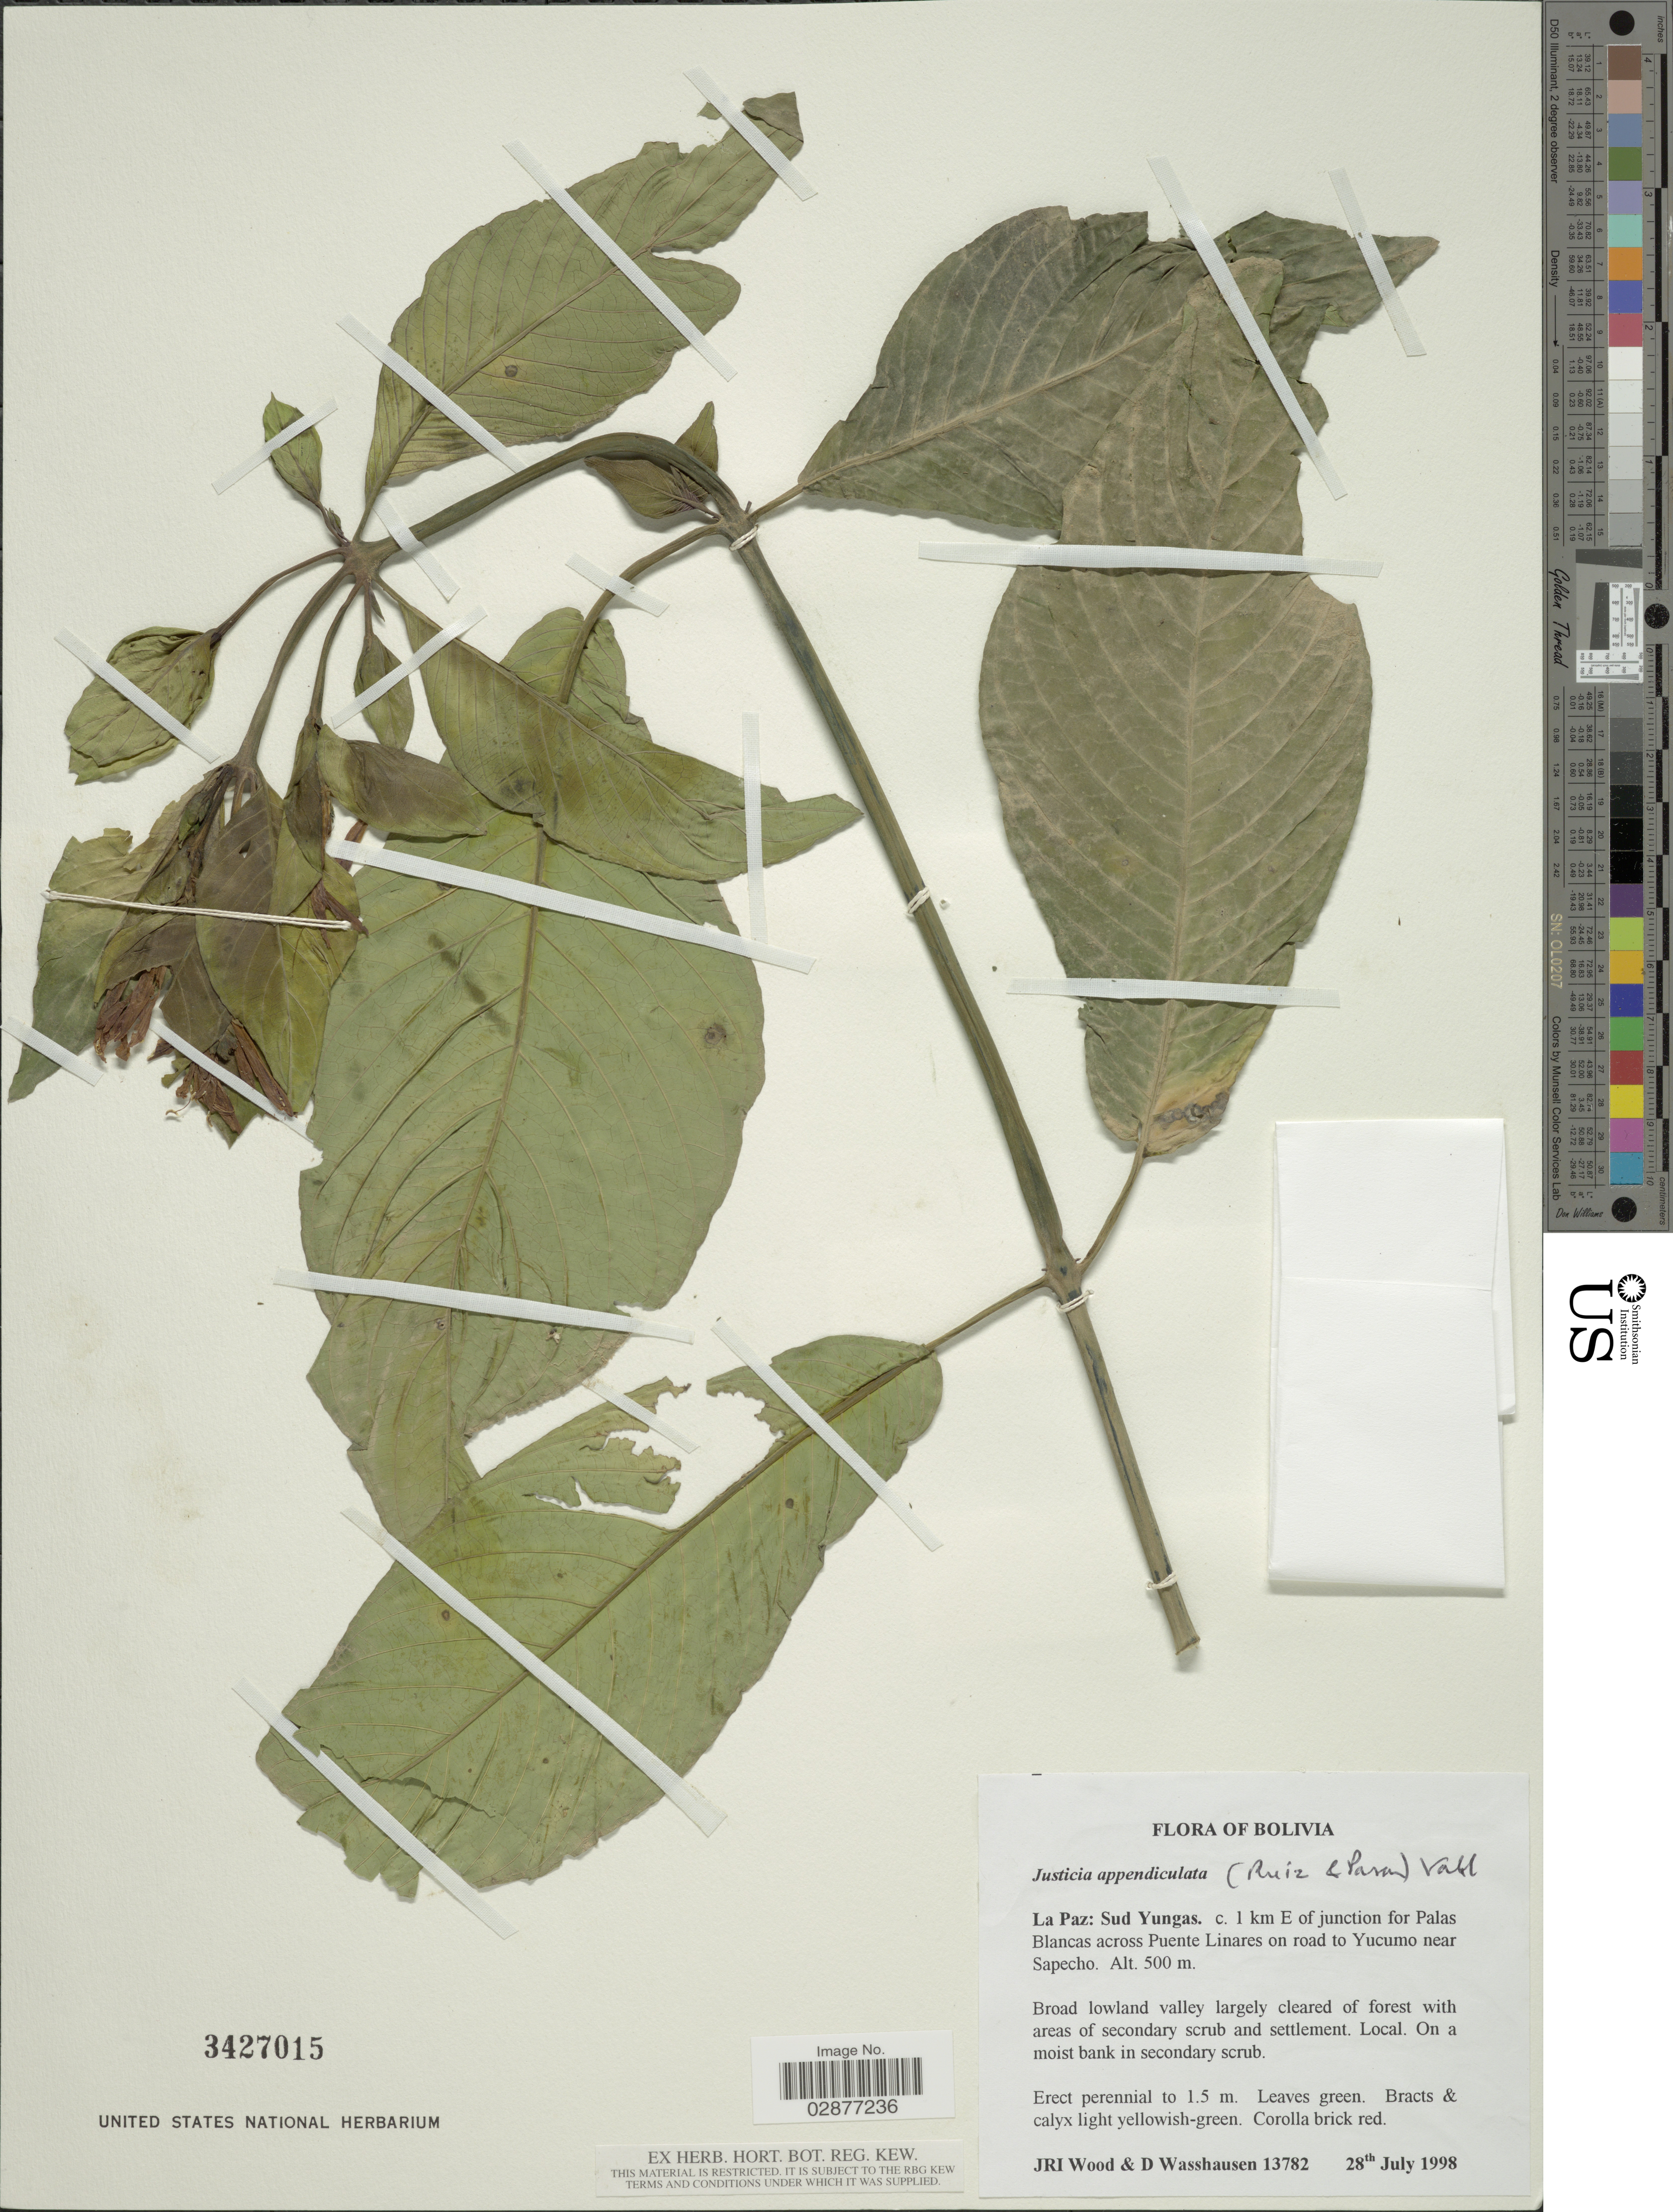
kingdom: Plantae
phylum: Tracheophyta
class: Magnoliopsida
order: Lamiales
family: Acanthaceae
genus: Justicia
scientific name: Justicia appendiculata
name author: (Ruiz & Pav.) Vahl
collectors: J. R. I. Wood & D. C. Wasshausen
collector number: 13782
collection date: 1998-07-28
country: Bolivia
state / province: La Paz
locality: Sud Yungas. c. 1 km E of junction for Palas Blancas across Puente Linares on road to Yucumo near Sapecho.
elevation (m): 500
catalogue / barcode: US 3427015